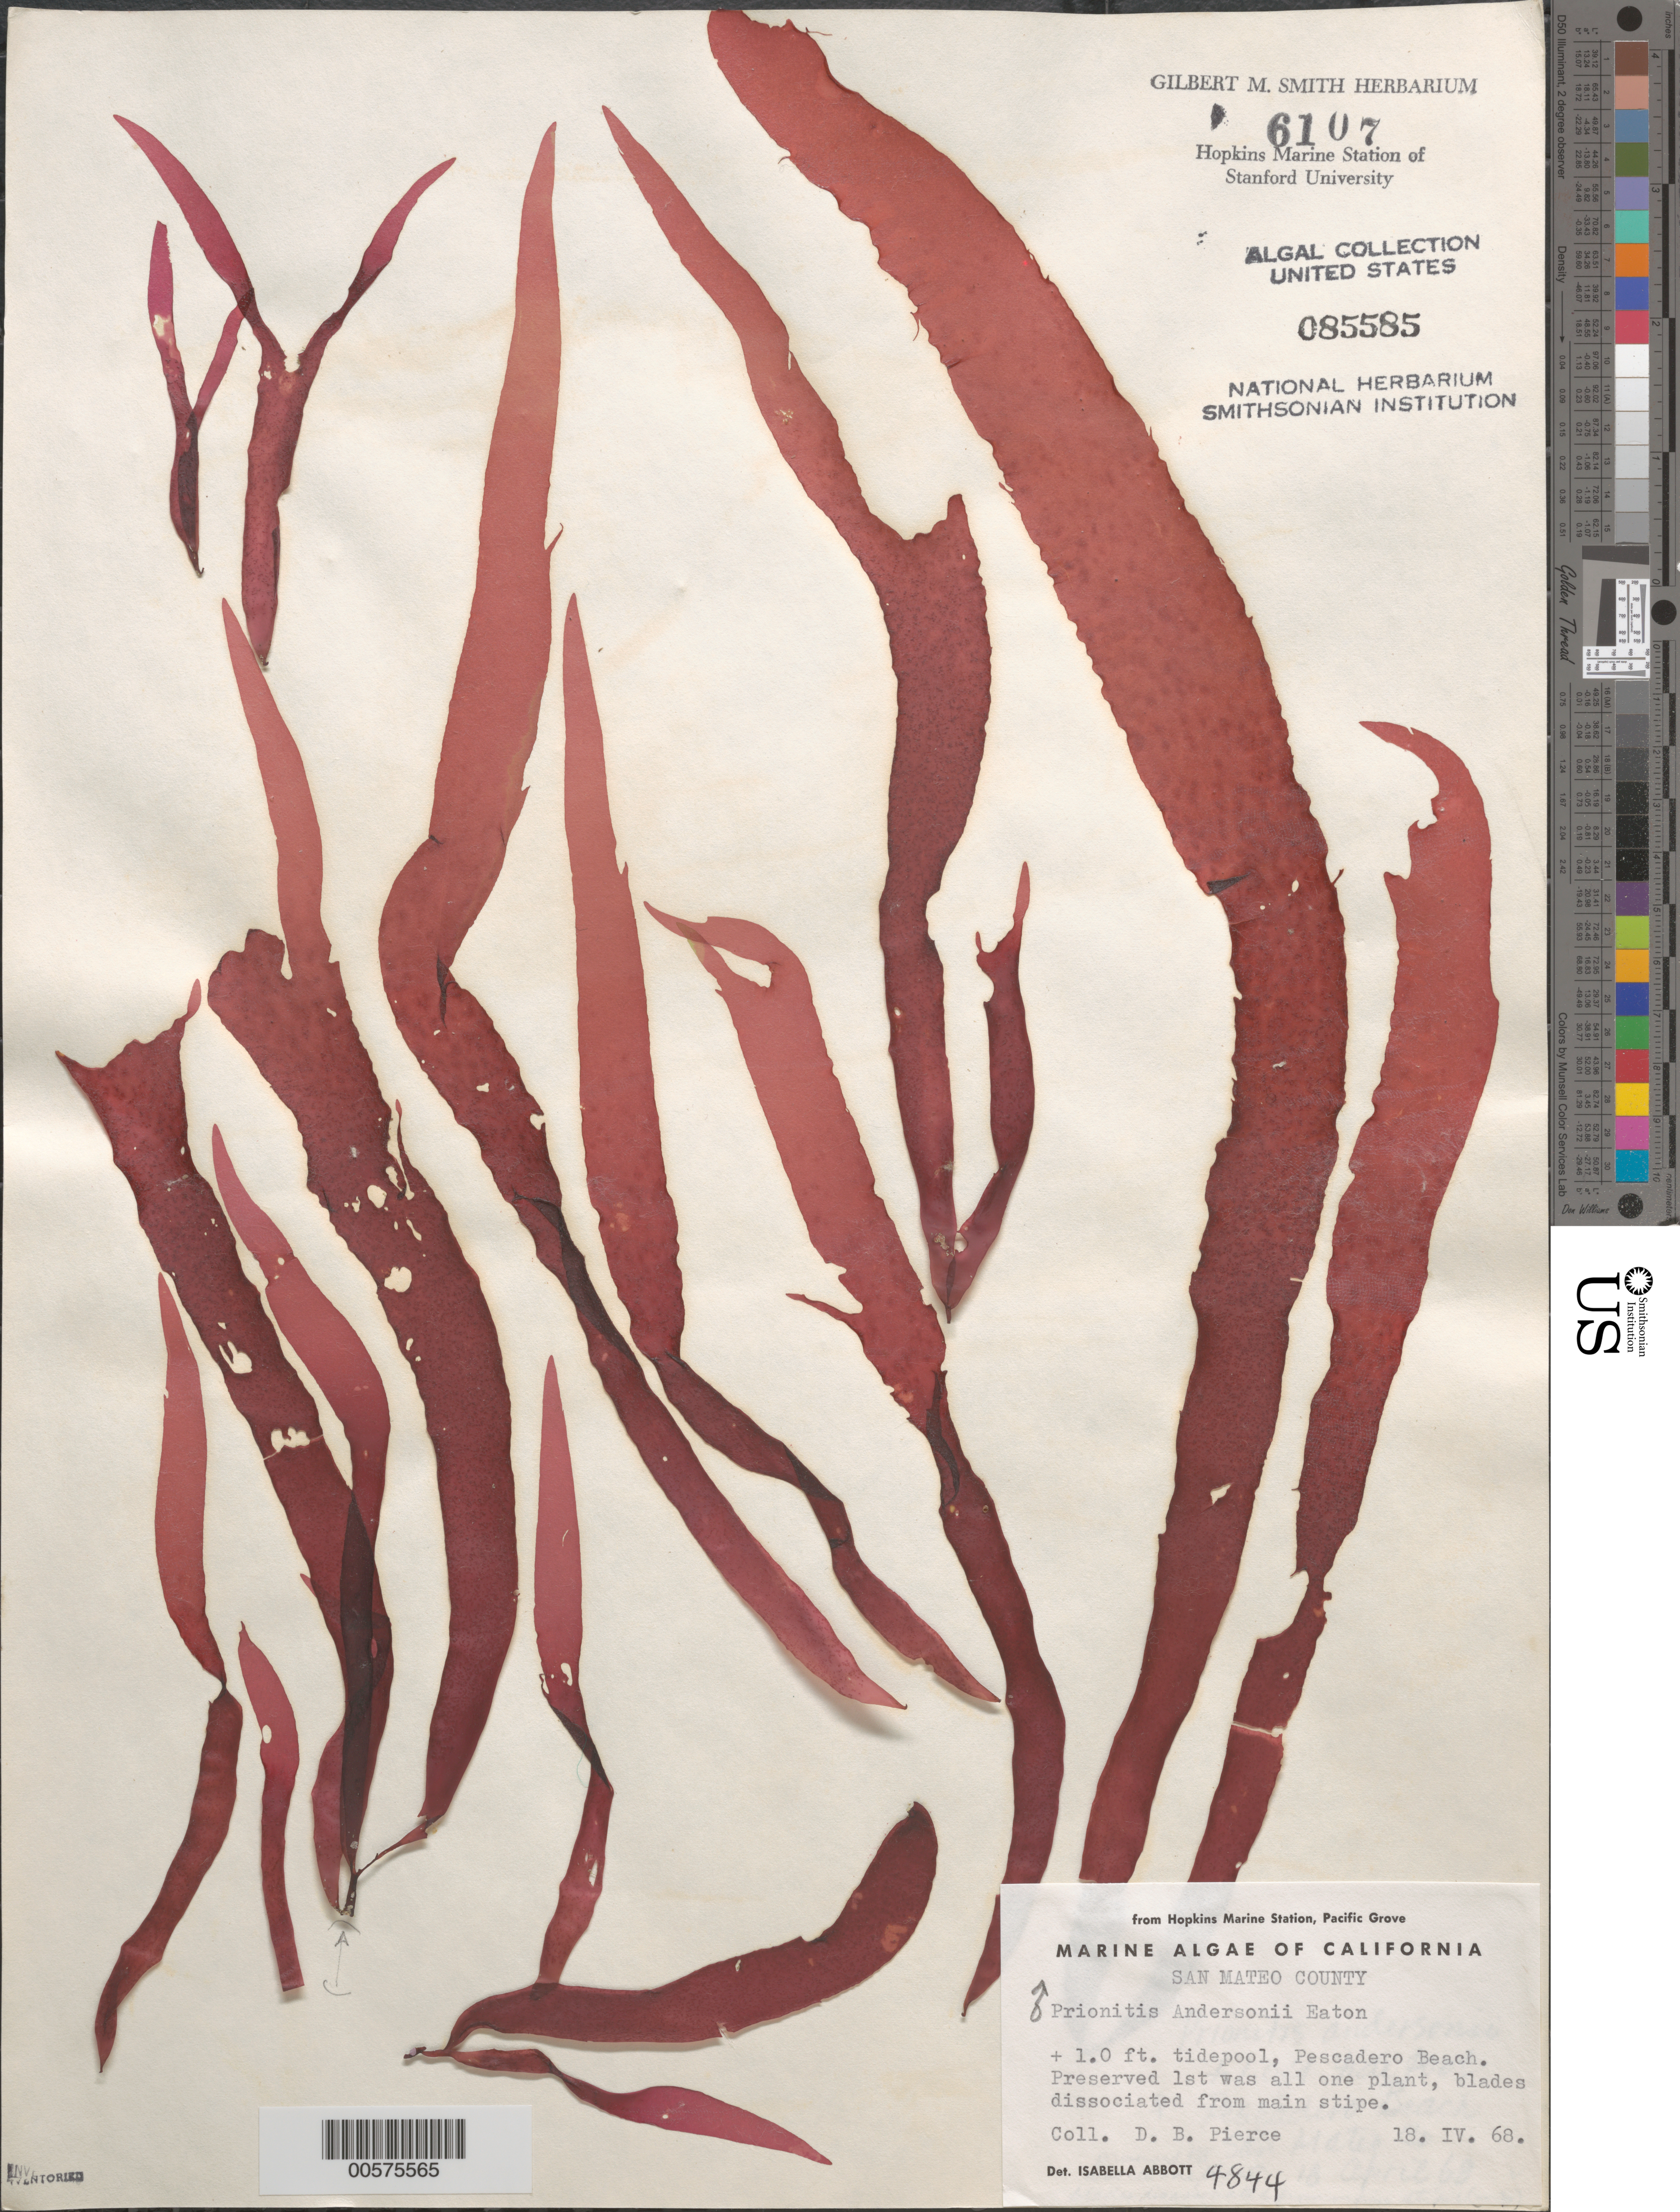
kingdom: Plantae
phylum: Rhodophyta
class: Florideophyceae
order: Cryptonemiales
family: Cryptonemiaceae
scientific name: Prionitis sternbergii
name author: (C. Agardh) J. Agardh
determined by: Algae name updating Project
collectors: D. Pierce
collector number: IAA 4844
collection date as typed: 18 Apr 1968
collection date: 1968-04-18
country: United States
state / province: California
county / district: San Mateo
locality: Pescadero Beach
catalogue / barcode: US 85585